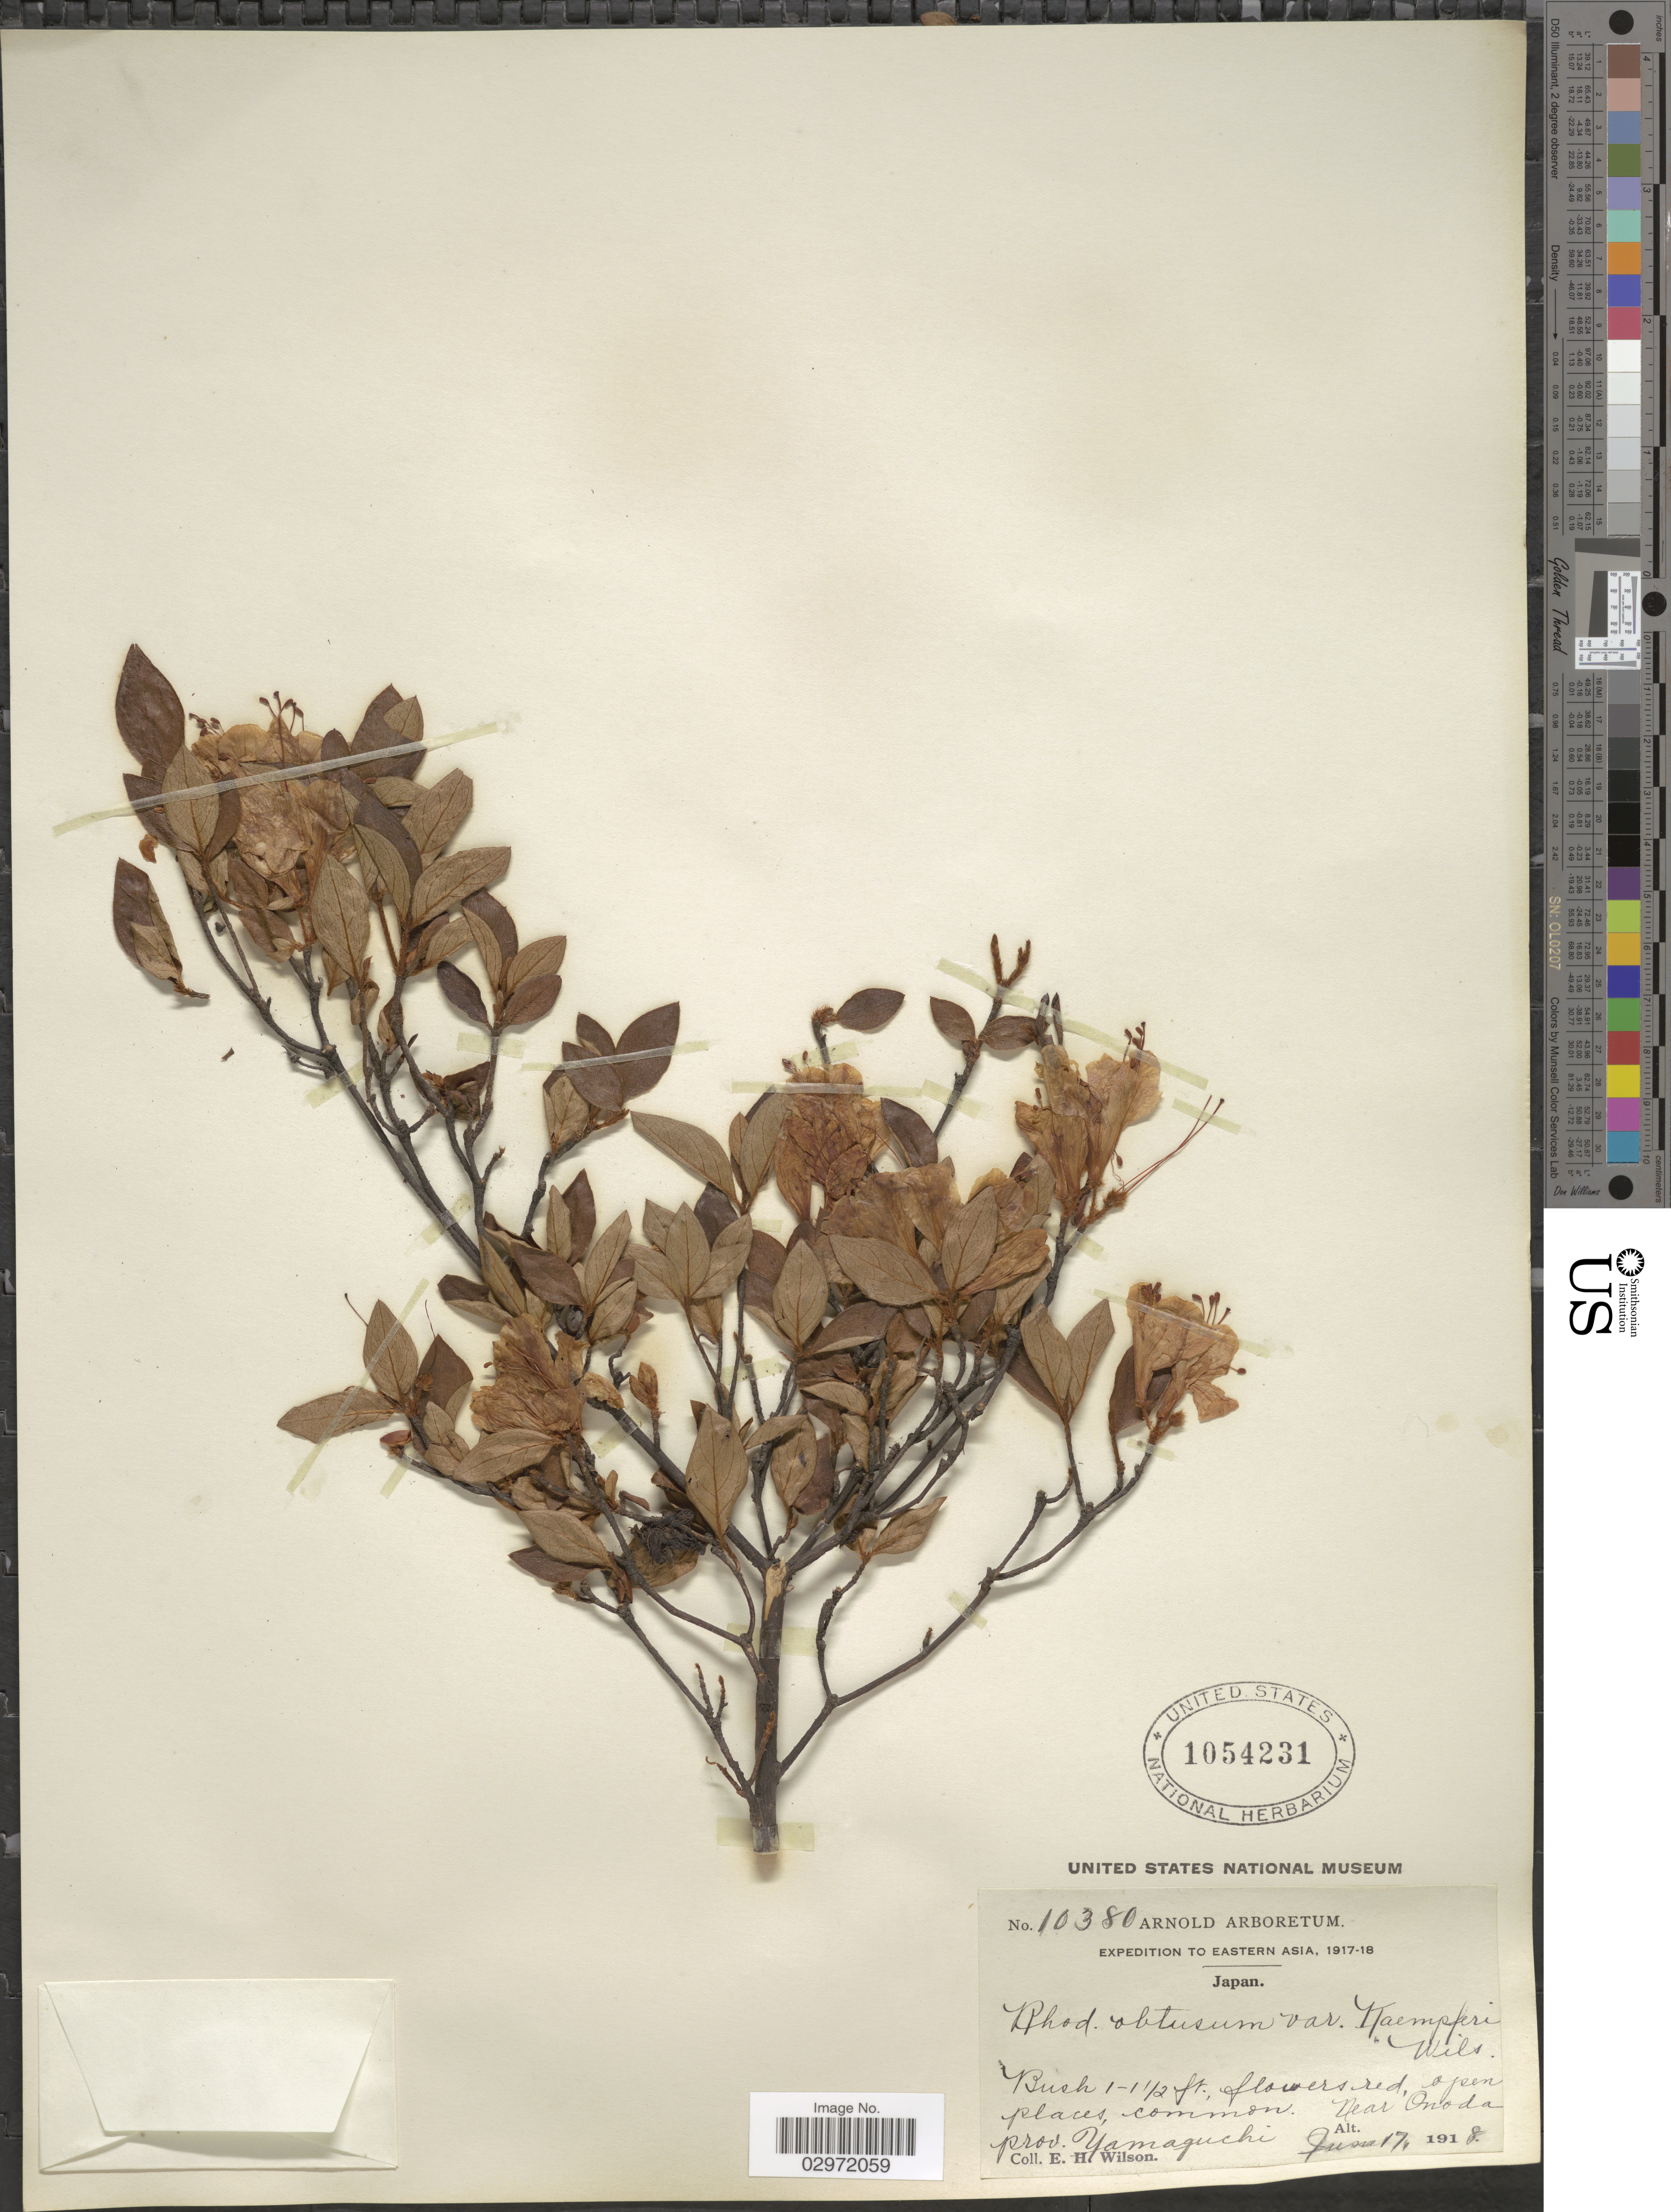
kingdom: Plantae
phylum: Tracheophyta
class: Magnoliopsida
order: Ericales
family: Ericaceae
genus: Rhododendron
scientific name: Rhododendron obtusum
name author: (Lindl.) Planch.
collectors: E. Wilson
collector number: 10380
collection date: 1918-06-17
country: Japan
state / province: Yamaguti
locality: Eastern Asia. Near Onoda, prov. Yamaguchi.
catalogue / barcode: US 1054231